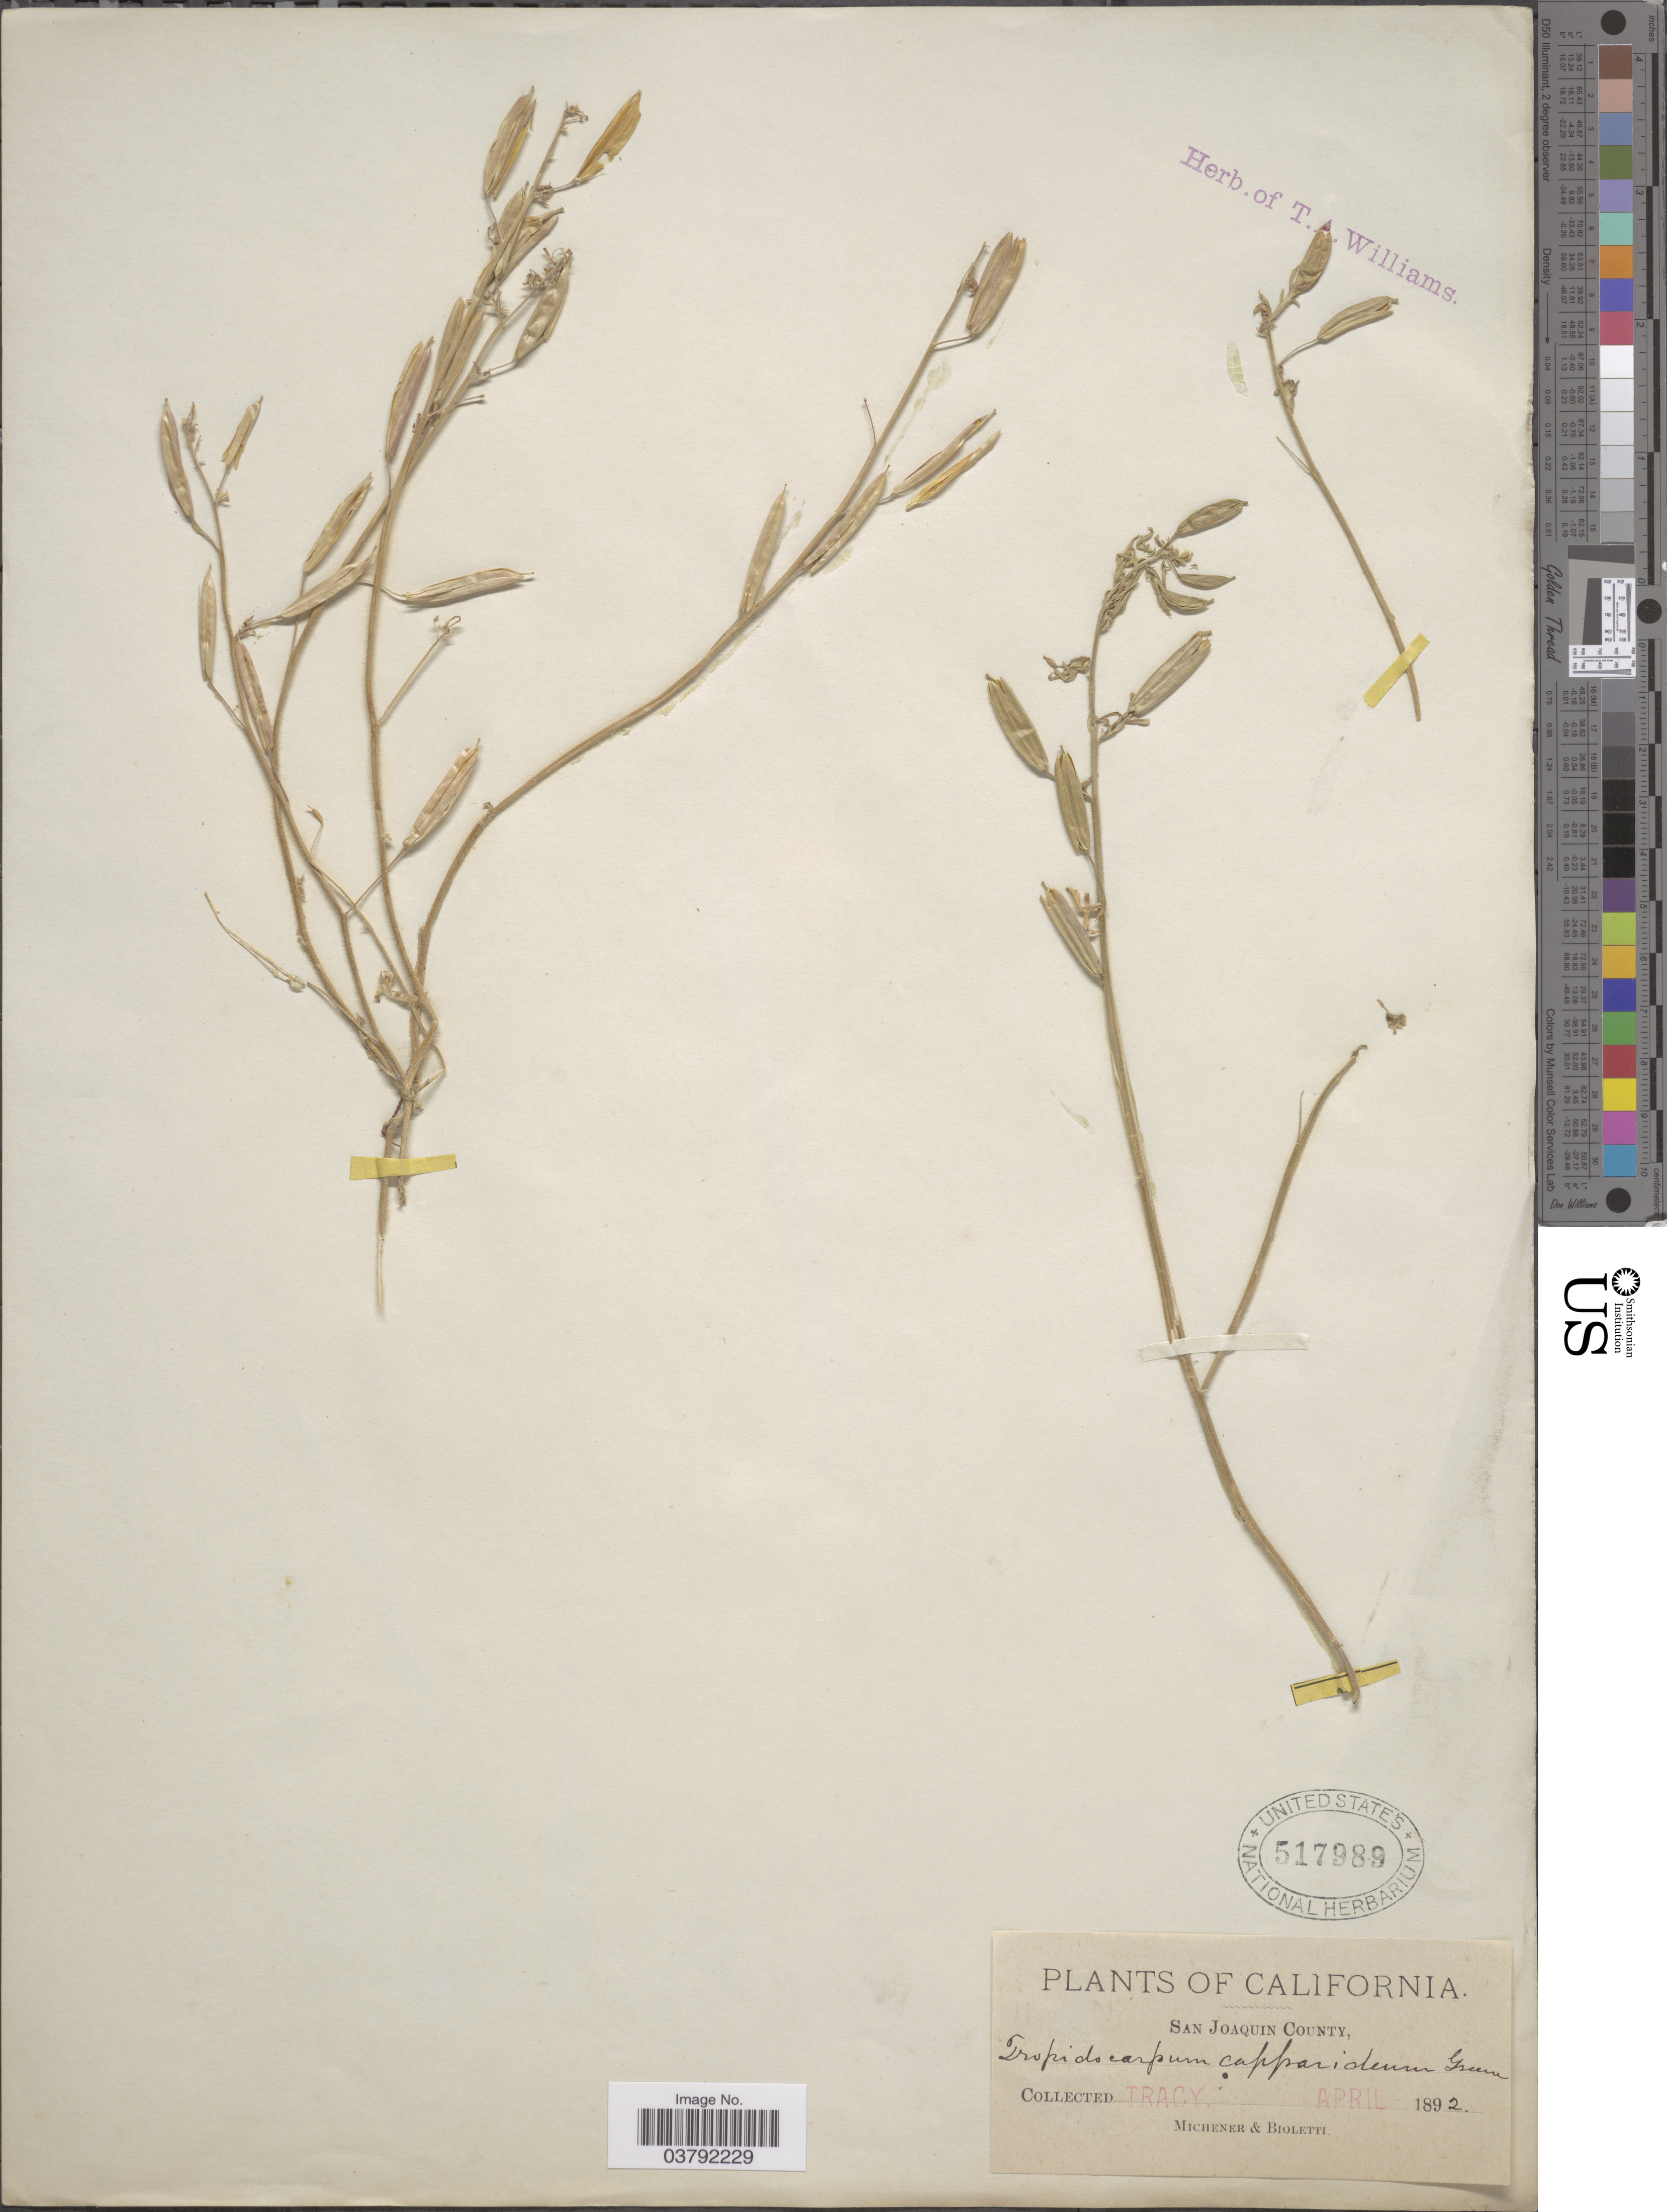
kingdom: Plantae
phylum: Tracheophyta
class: Magnoliopsida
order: Brassicales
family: Brassicaceae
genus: Tropidocarpum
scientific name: Tropidocarpum capparideum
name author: (Al-Shehbaz) Al-Shehbaz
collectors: -. Michener & -- Bioletti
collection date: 1892-04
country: United States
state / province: California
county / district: San Joaquin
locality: Tracy. San Joaquin County.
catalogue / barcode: US 517989